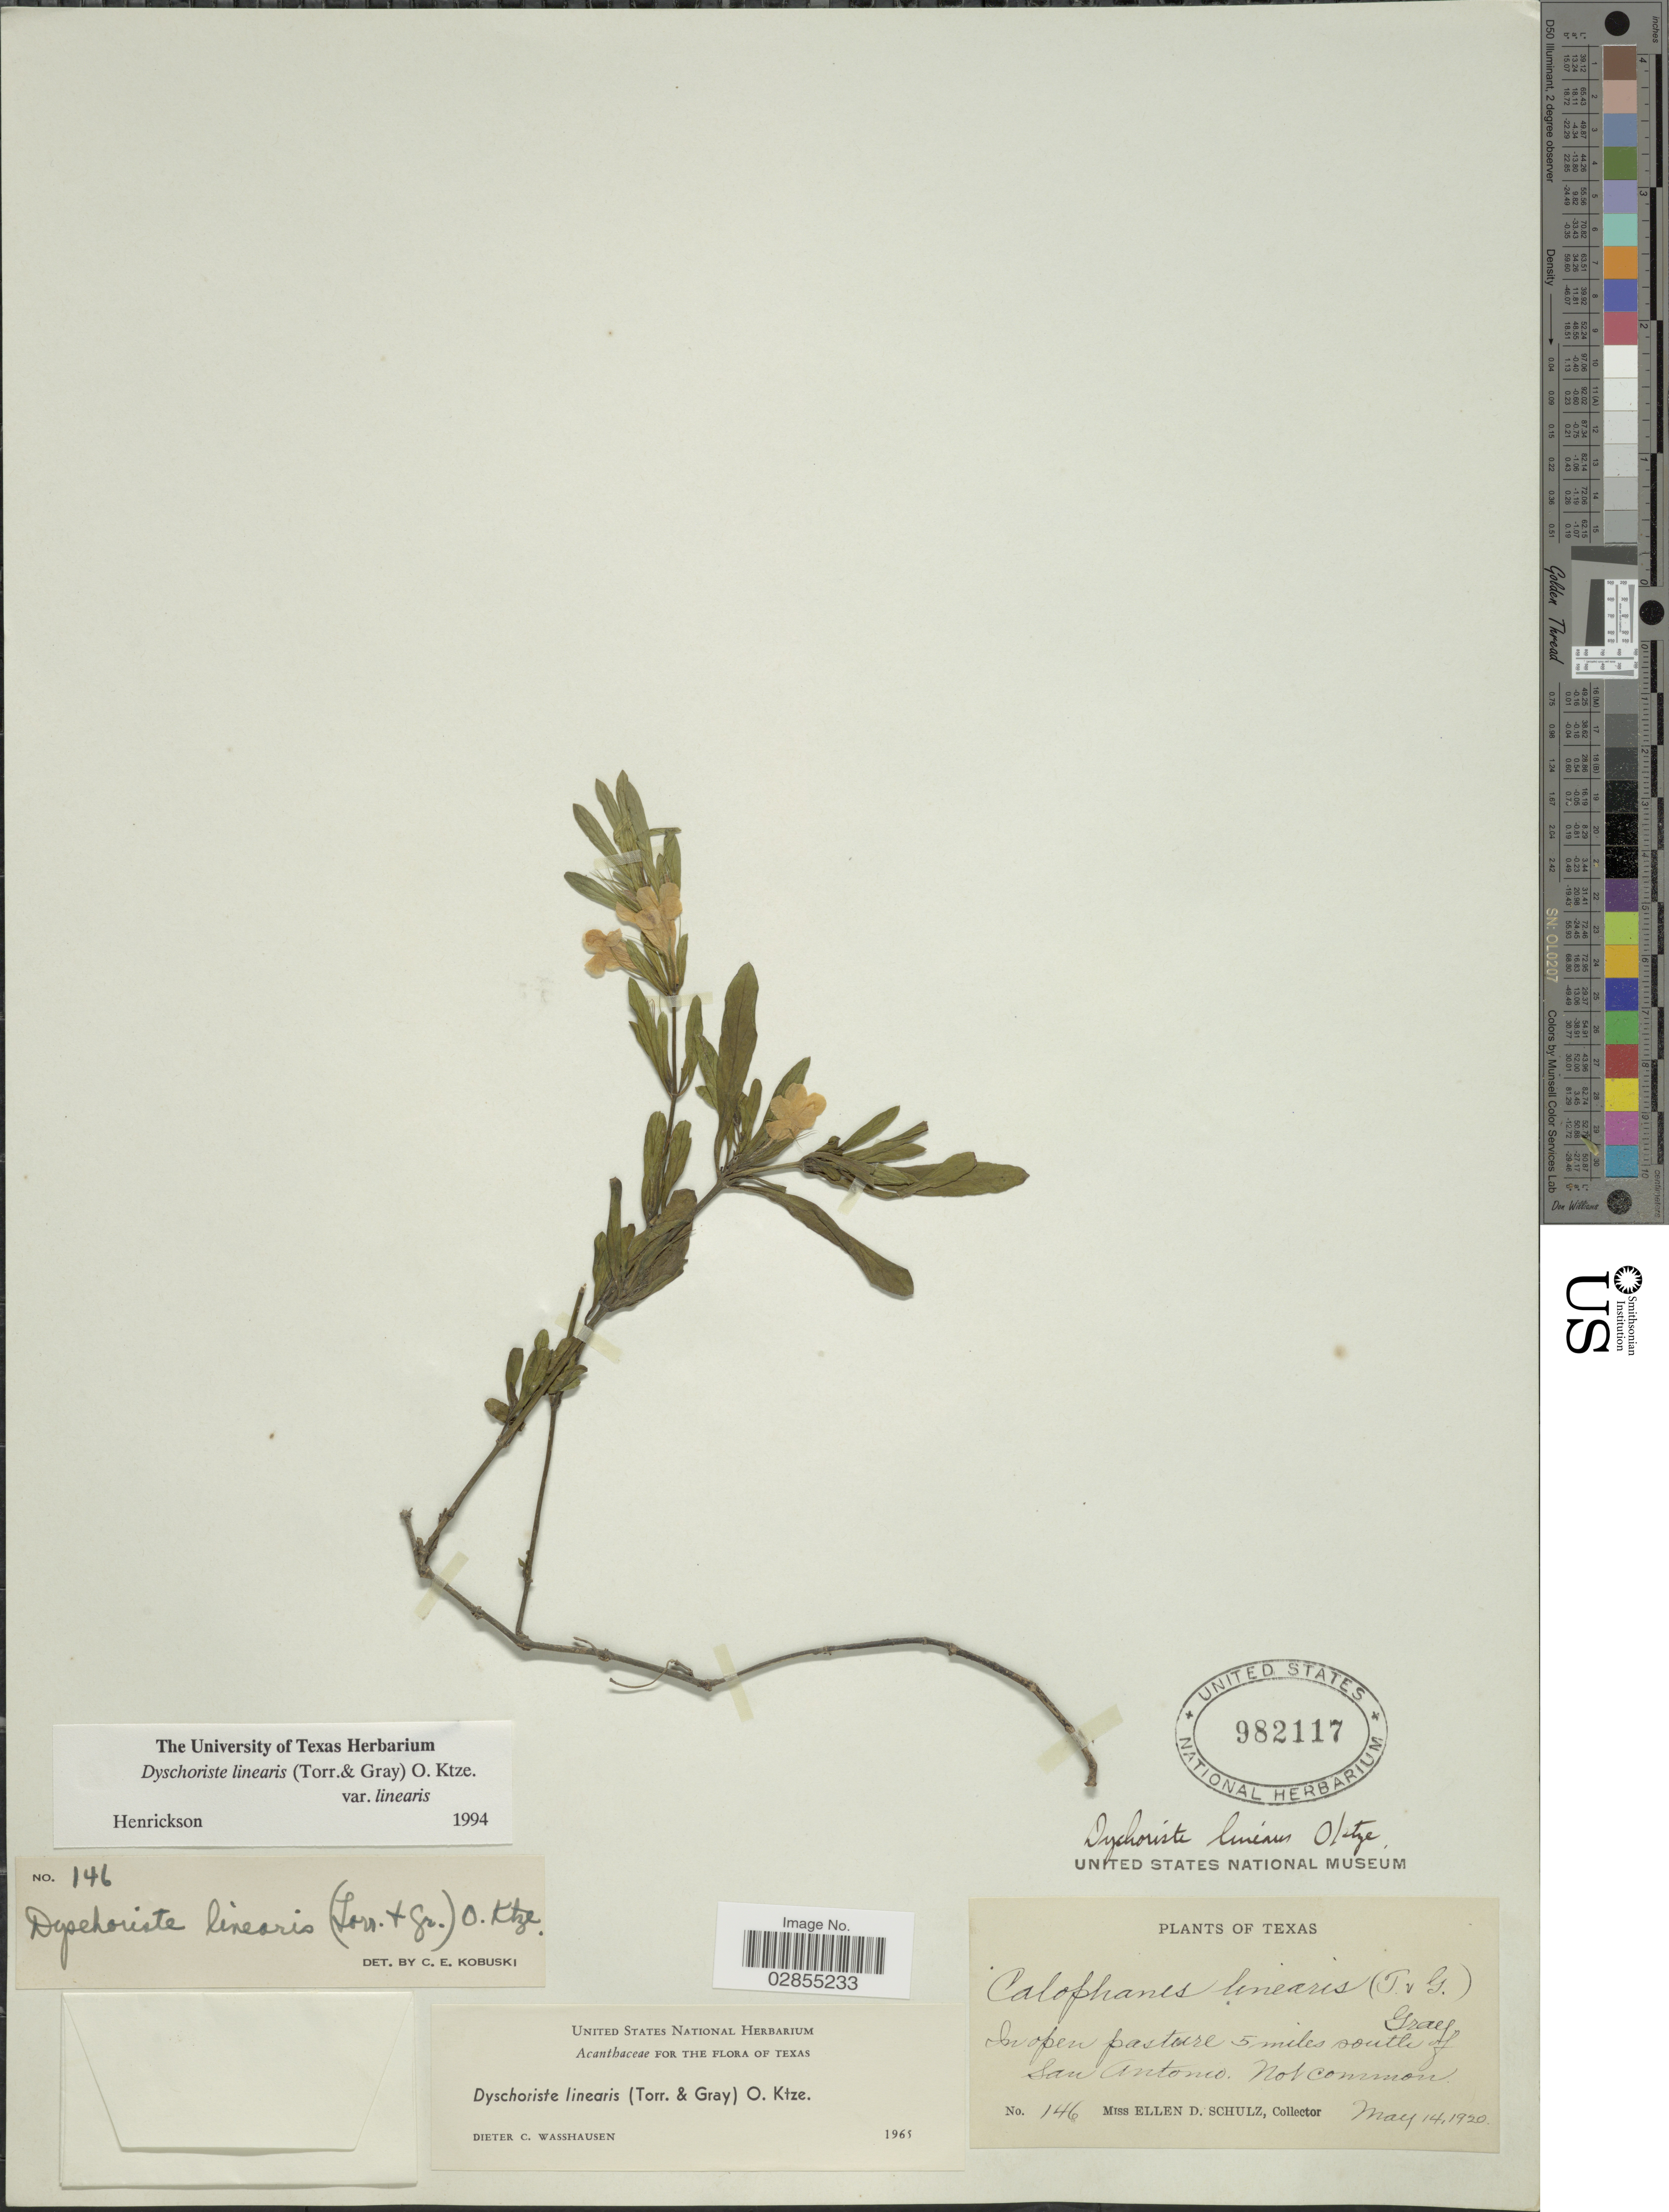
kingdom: Plantae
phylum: Tracheophyta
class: Magnoliopsida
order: Lamiales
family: Acanthaceae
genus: Dyschoriste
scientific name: Dyschoriste linearis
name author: (Torr. & A. Gray) Kuntze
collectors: E. Schultz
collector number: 146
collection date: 1920-05-14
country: United States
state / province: Texas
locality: In open pasture 5 miles south of San Antonio.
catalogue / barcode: US 982117